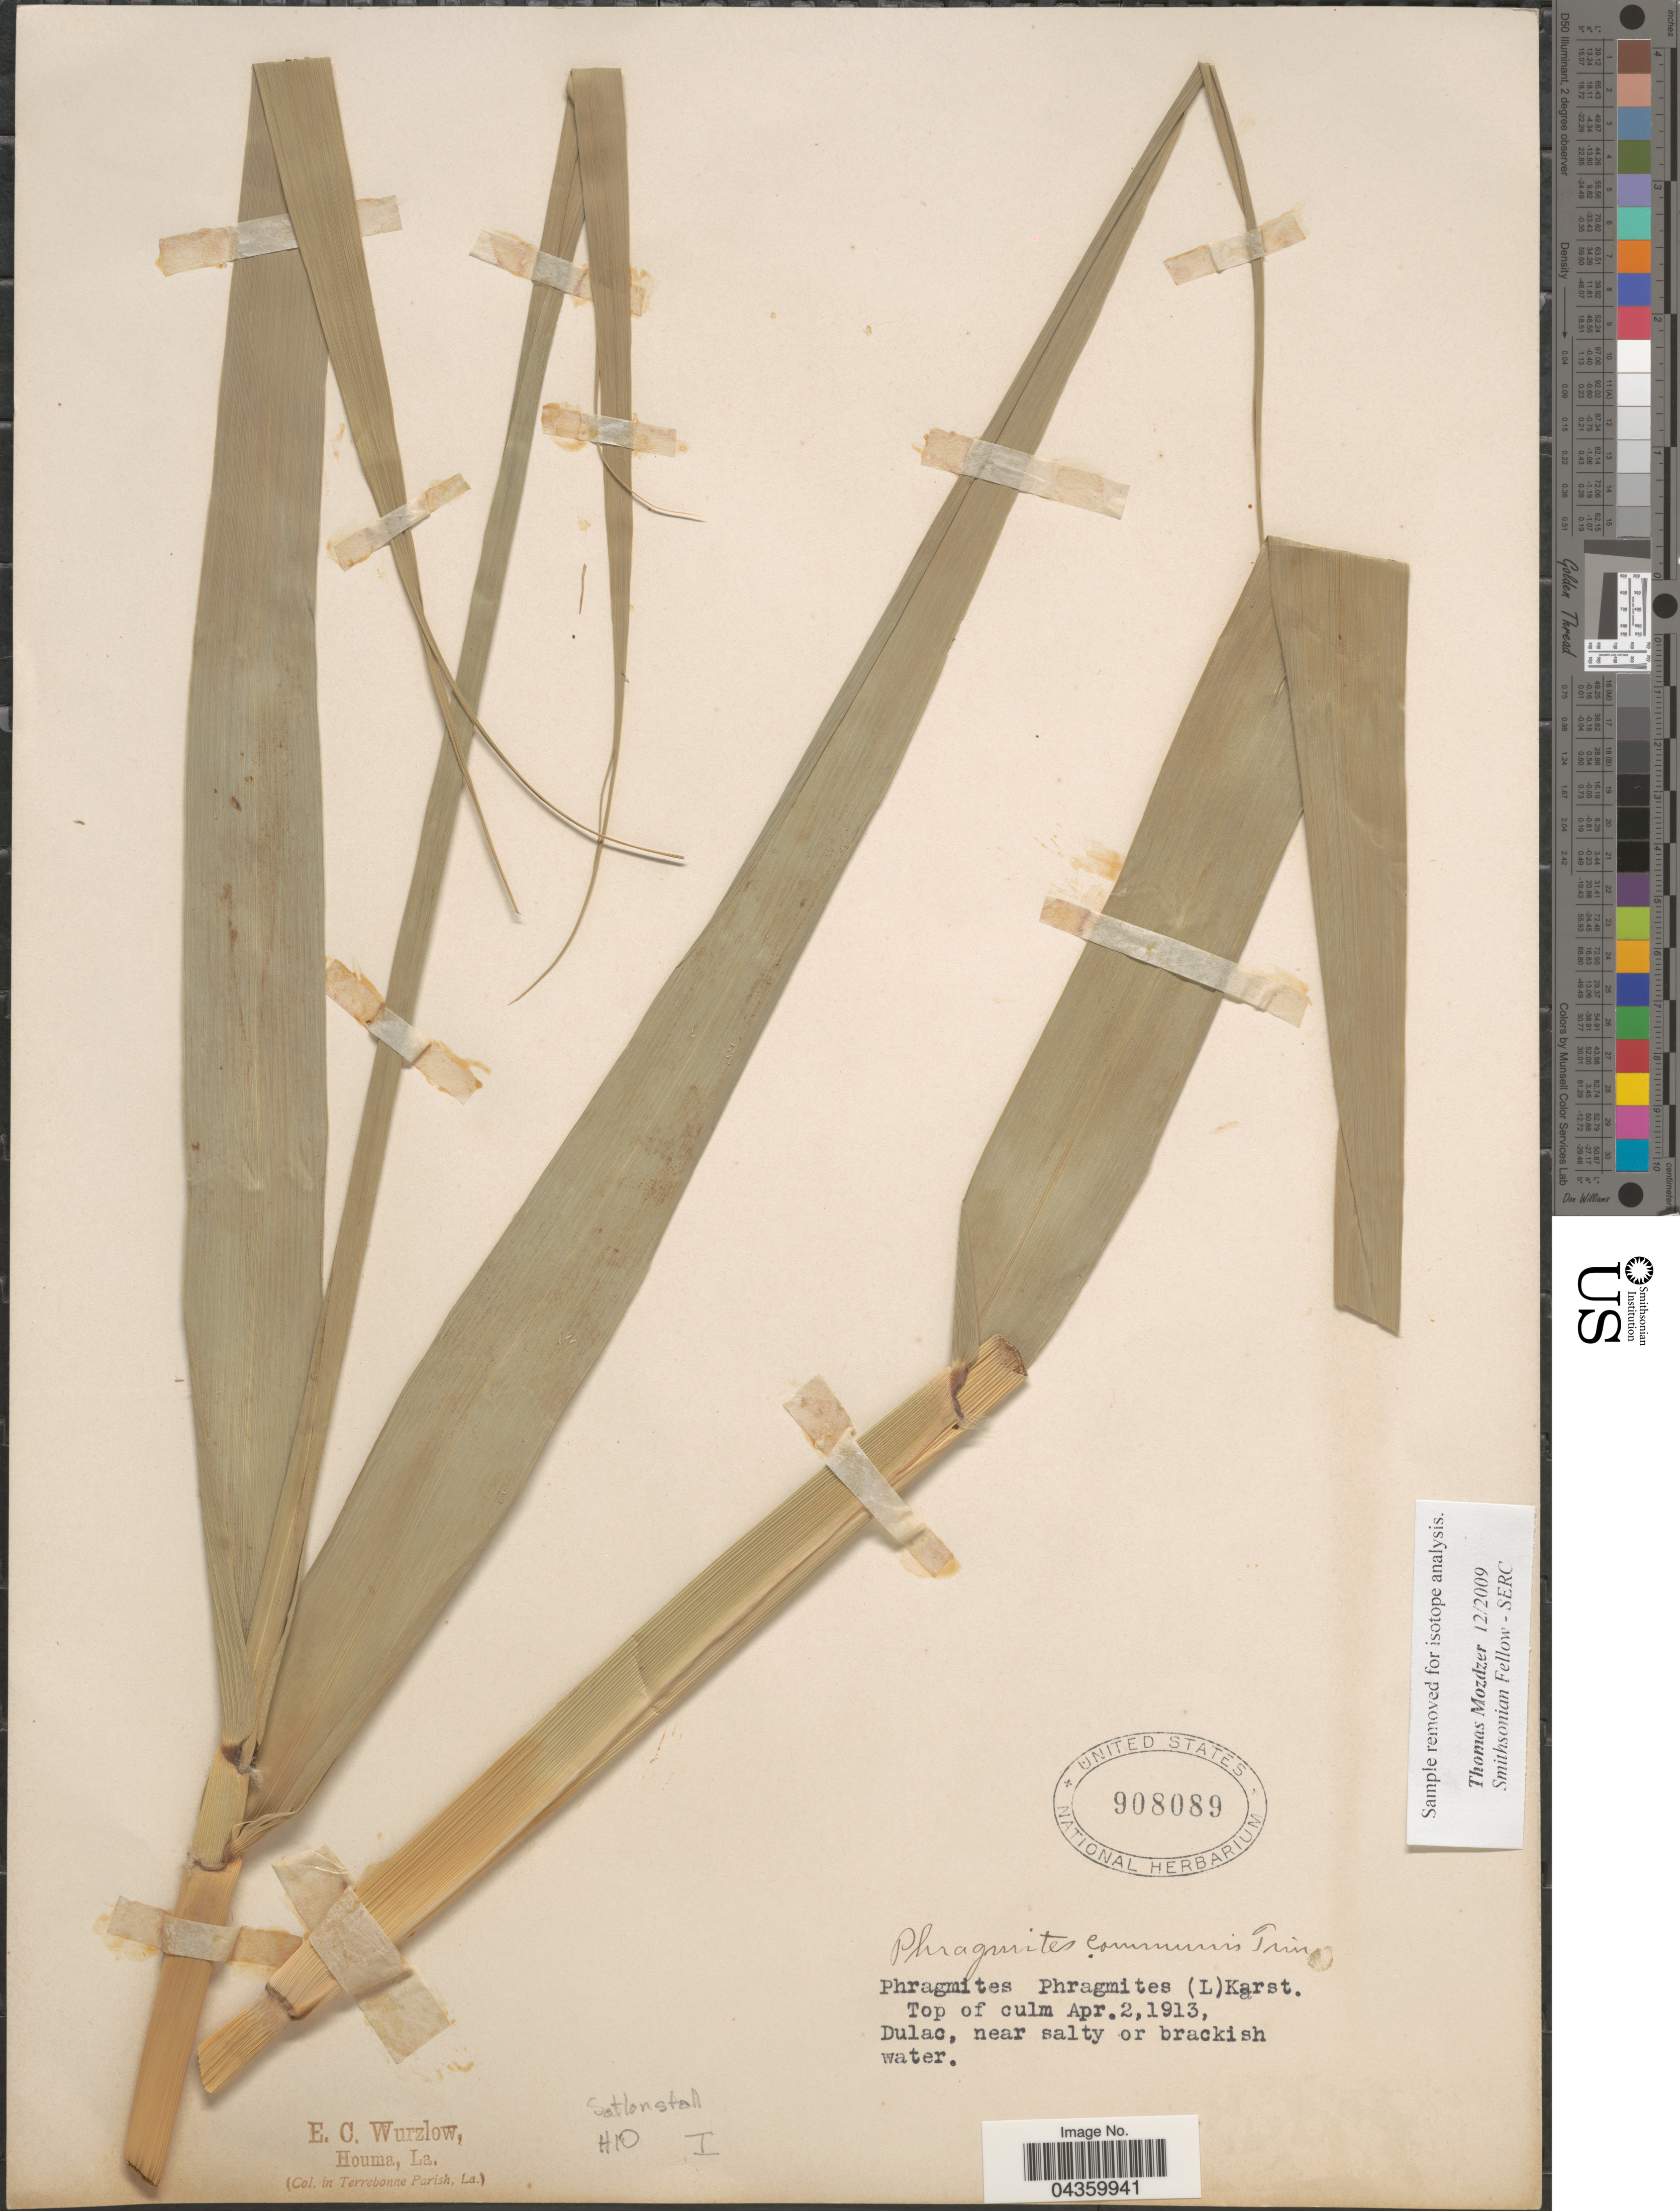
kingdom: Plantae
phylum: Tracheophyta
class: Liliopsida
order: Poales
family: Poaceae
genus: Phragmites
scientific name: Phragmites australis subsp. berlandieri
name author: (E. Fourn.) Saltonstall & Hauber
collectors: E. Wurzlow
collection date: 1913-04-02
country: United States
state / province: Louisiana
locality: Houma. Top of culm. Dulac, near salty or brackish water.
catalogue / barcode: US 908089